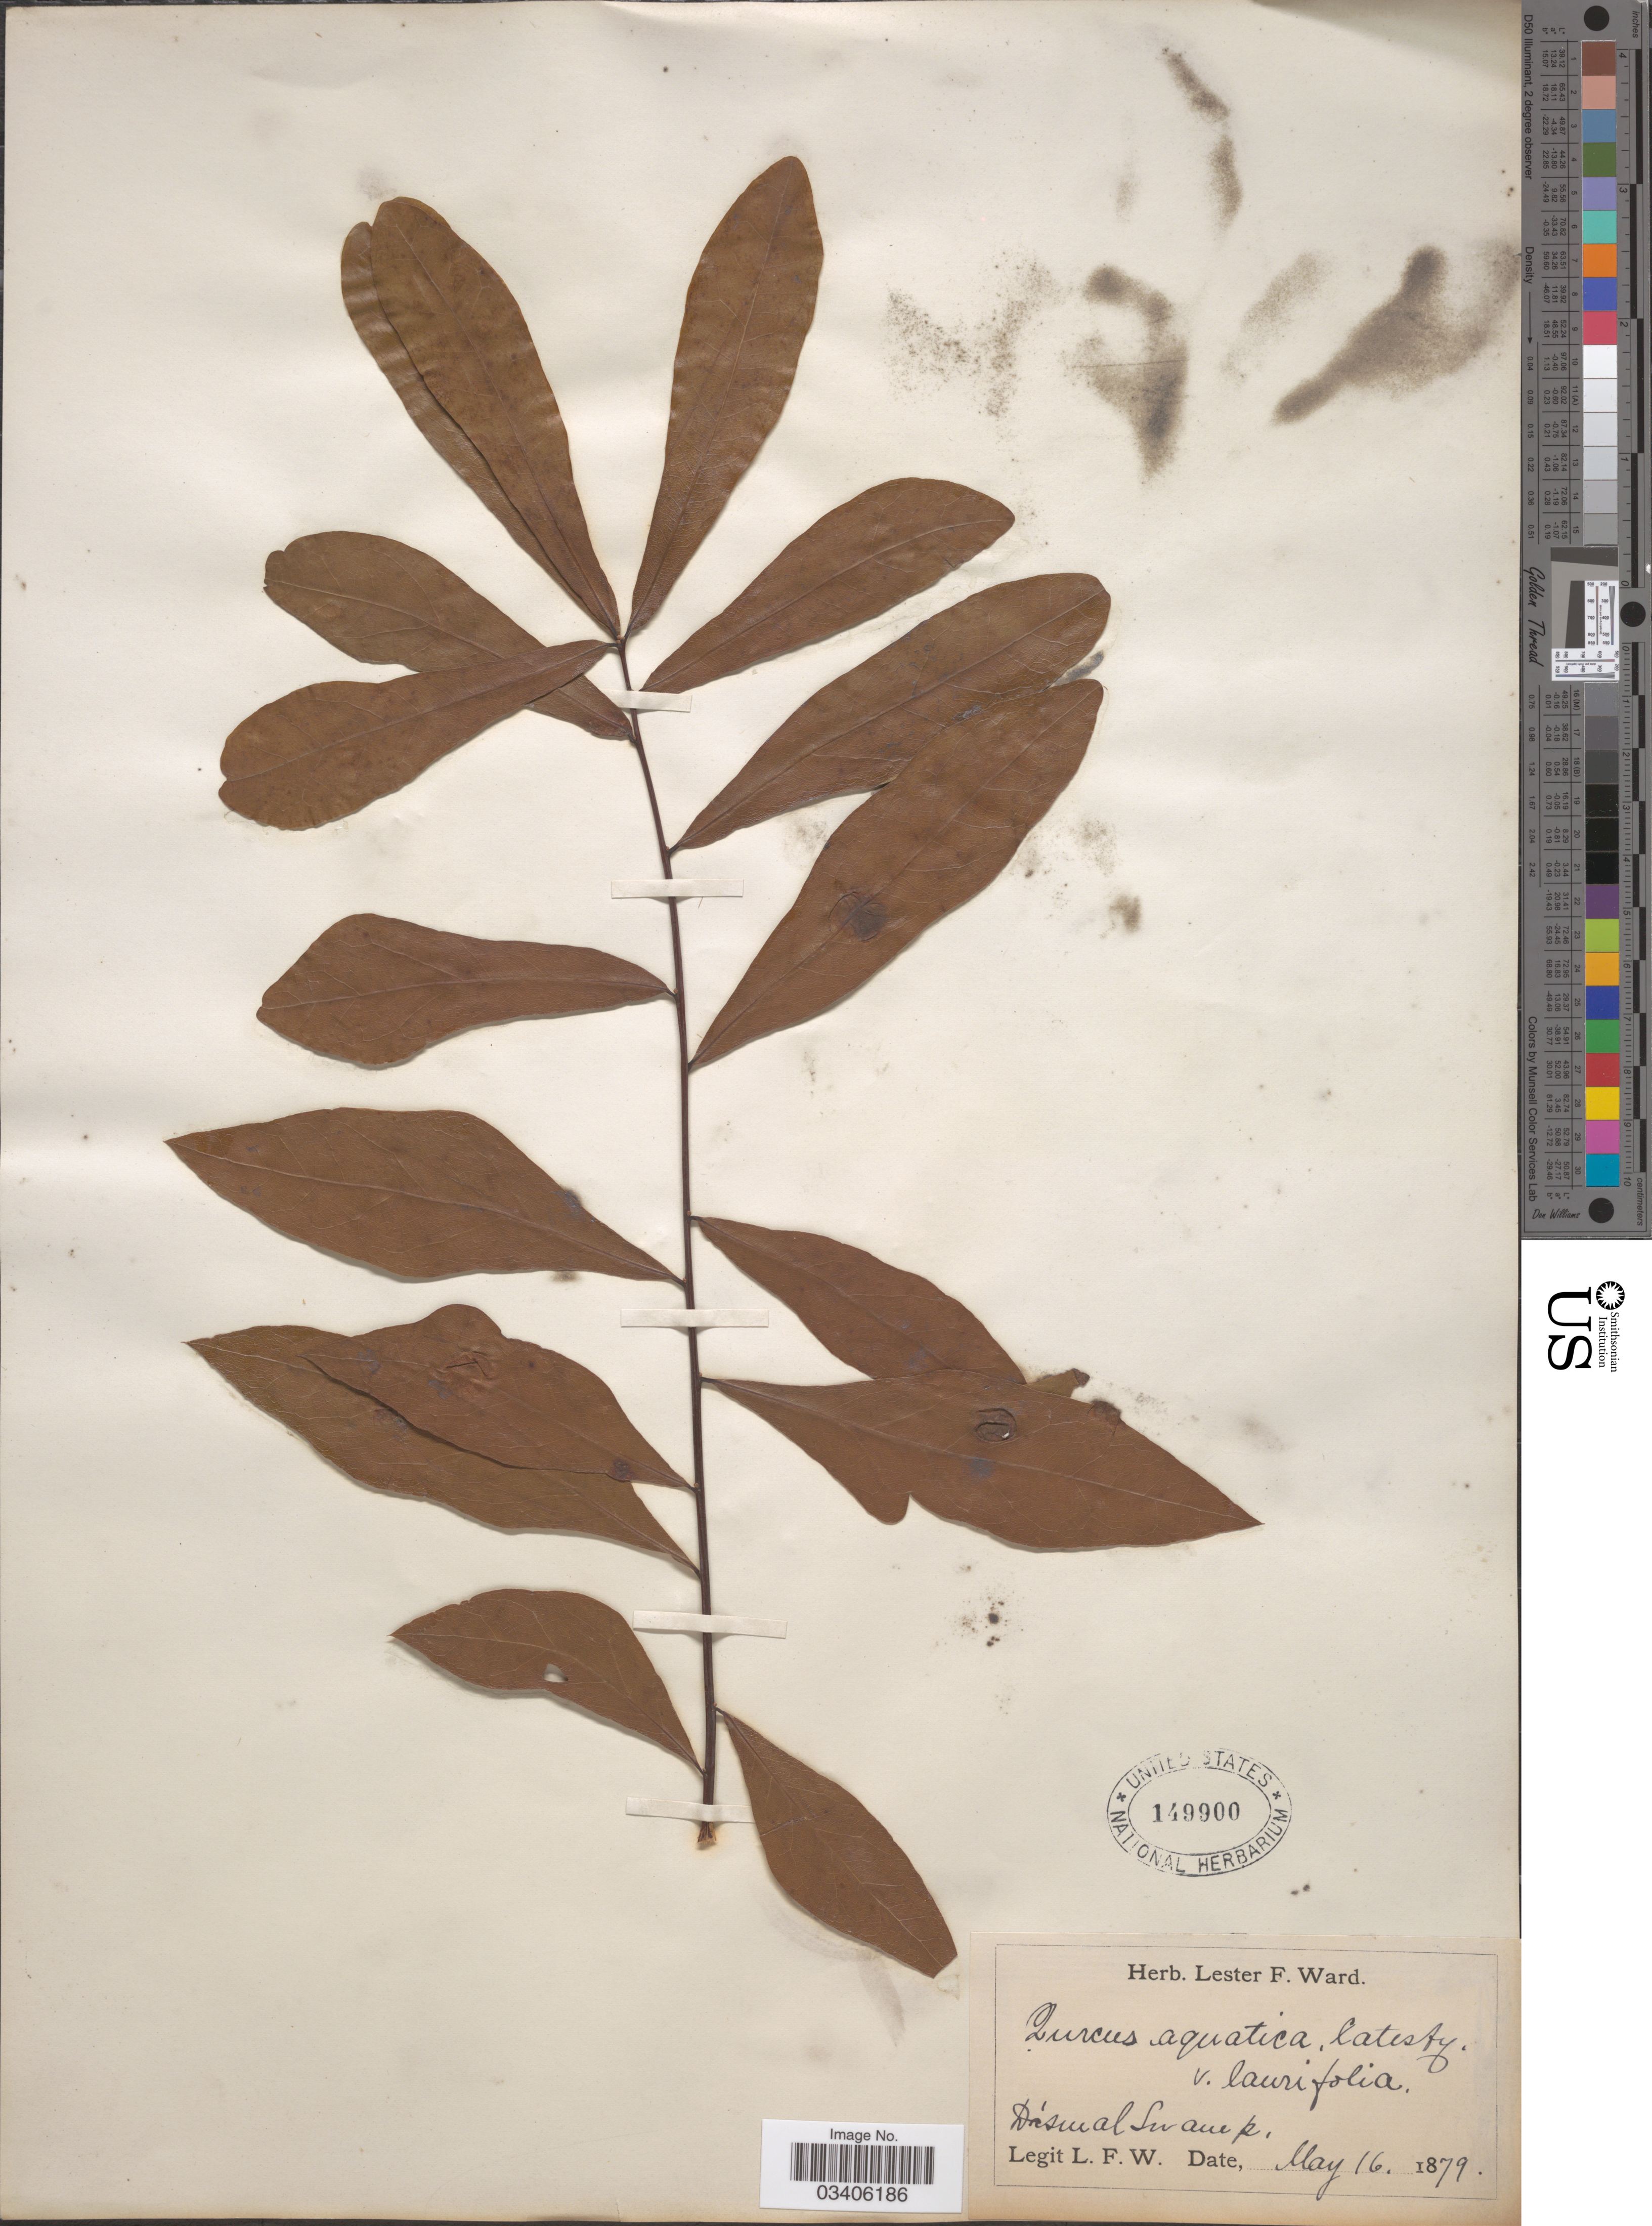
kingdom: Plantae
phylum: Tracheophyta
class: Magnoliopsida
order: Fagales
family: Fagaceae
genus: Quercus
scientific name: Quercus laurifolia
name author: Michx.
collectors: L. F. Ward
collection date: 1879-05-16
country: United States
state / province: Virginia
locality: Dismal Swamp.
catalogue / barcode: US 149900